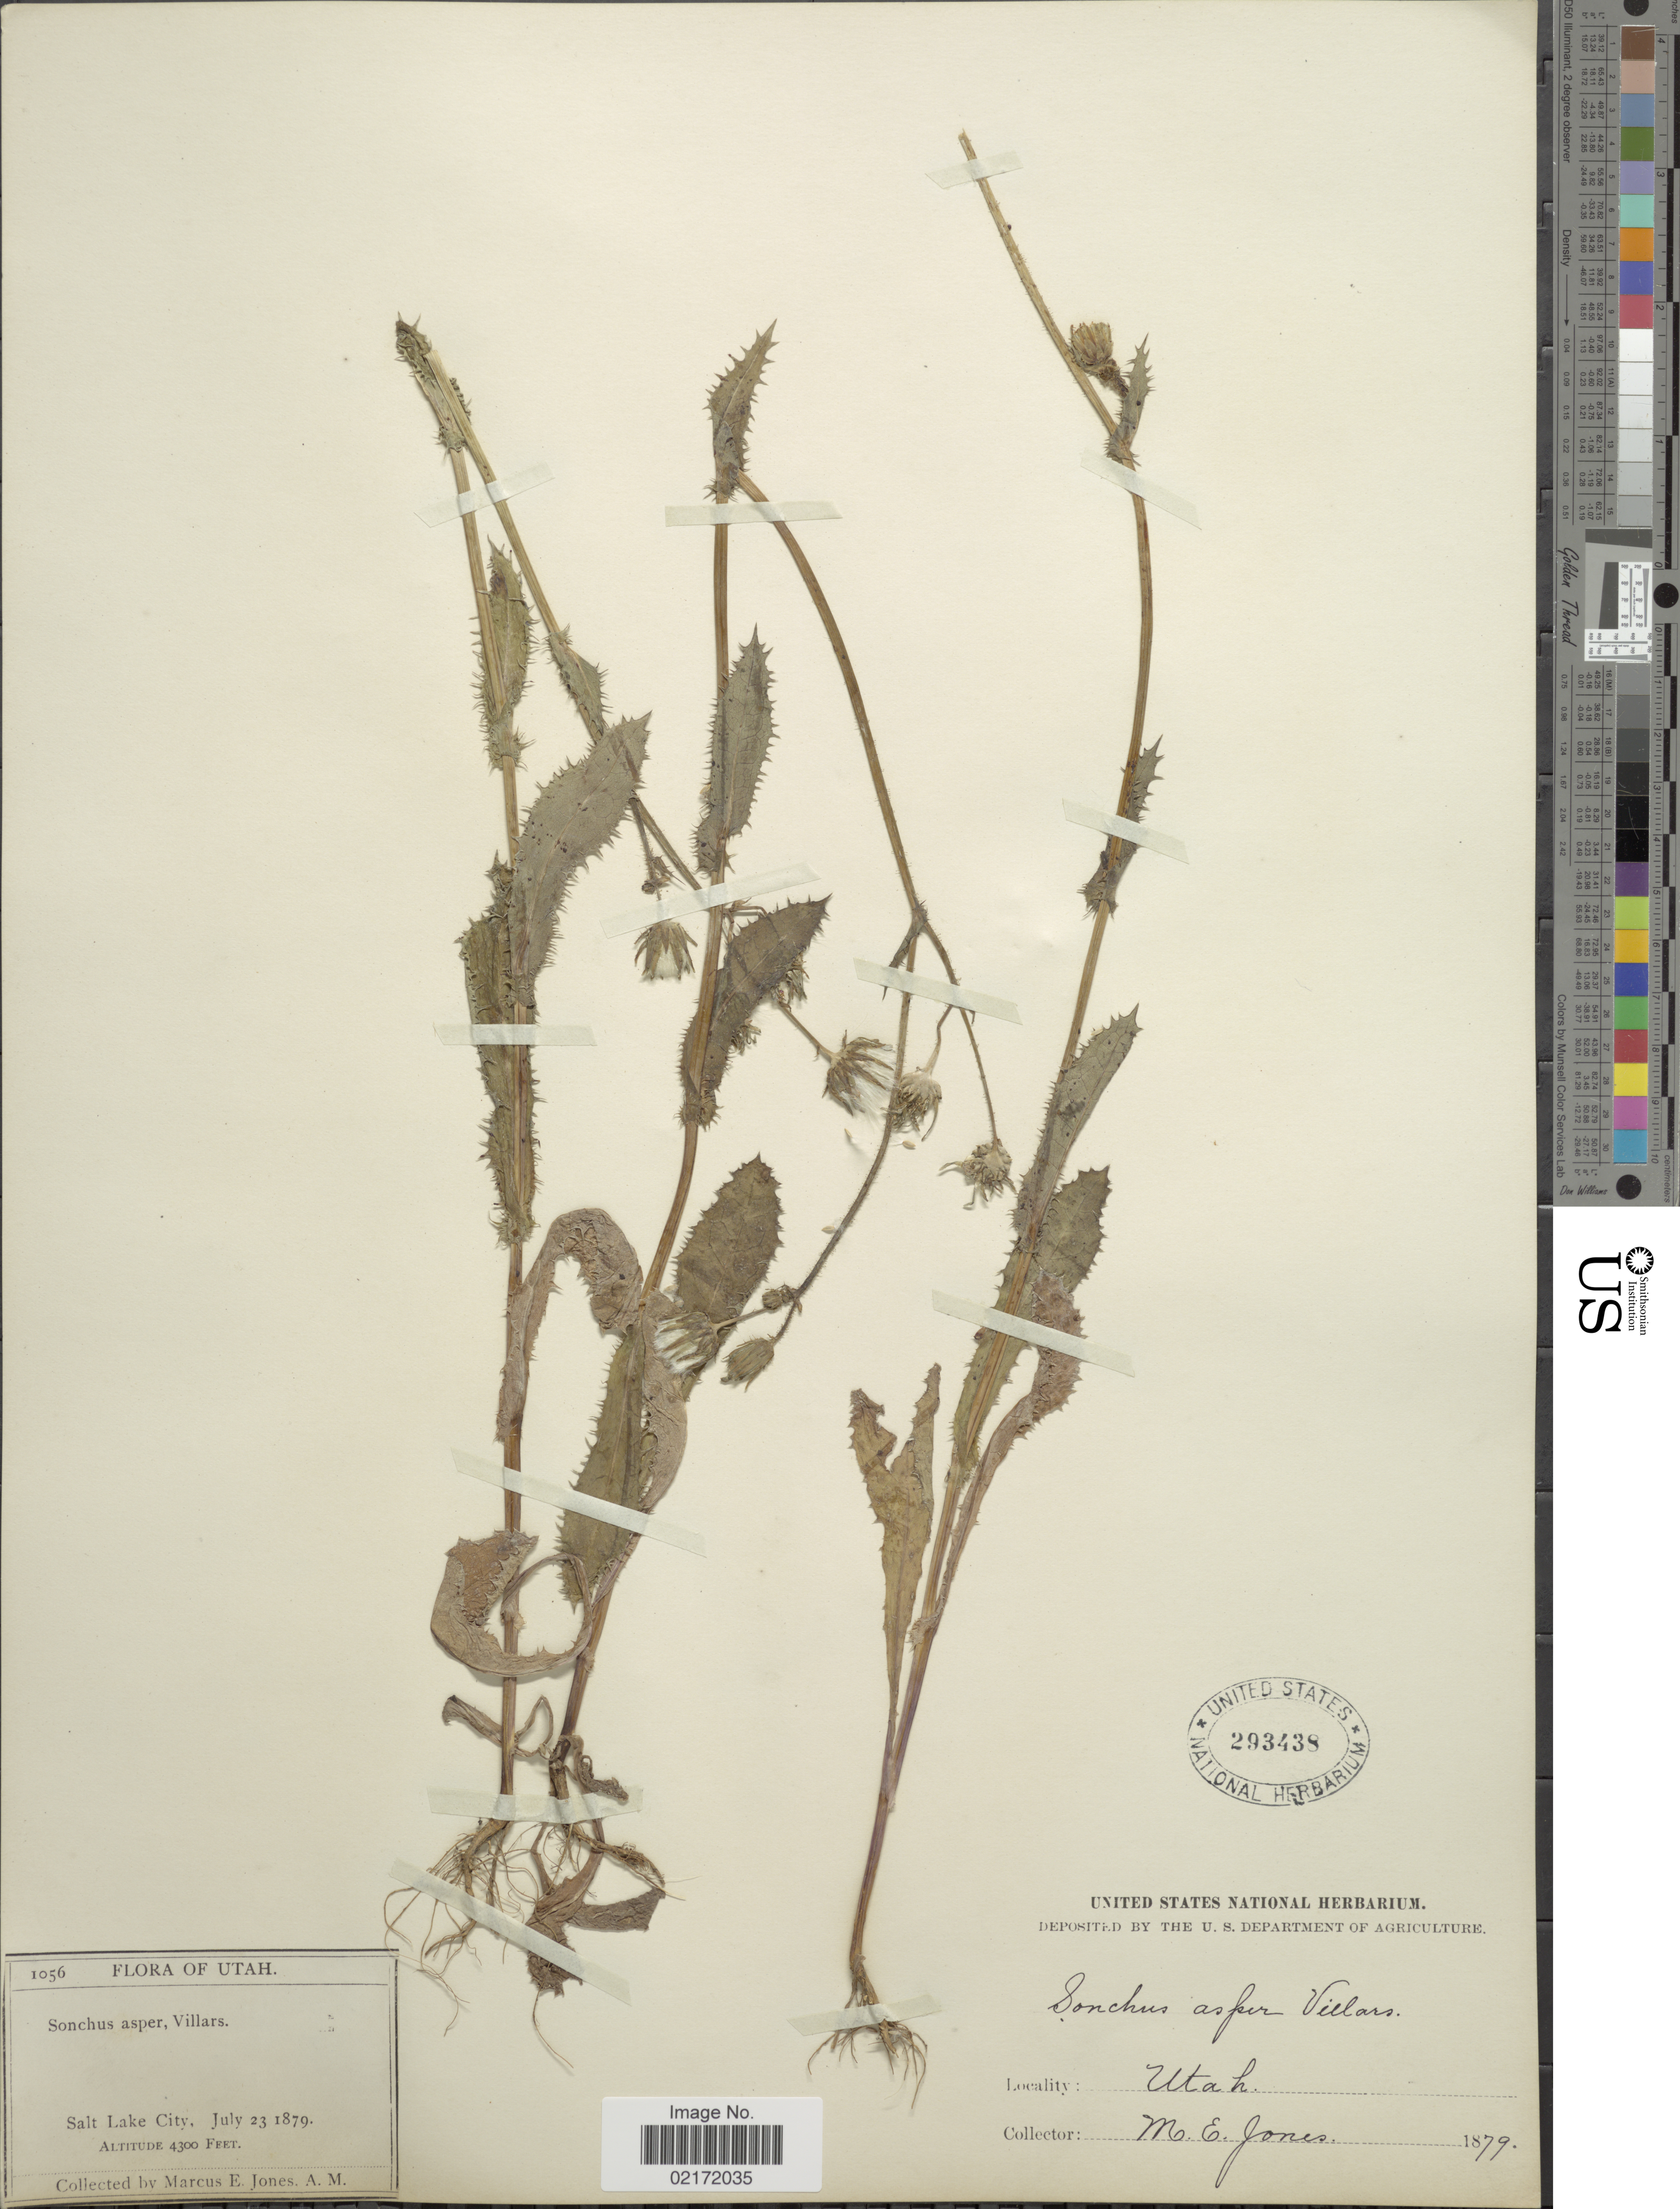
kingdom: Plantae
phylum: Tracheophyta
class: Magnoliopsida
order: Asterales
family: Asteraceae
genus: Sonchus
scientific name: Sonchus asper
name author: (L.) Hill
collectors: M. E. Jones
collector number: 1056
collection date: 1879-07-23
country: United States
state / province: Utah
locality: Salt Lake City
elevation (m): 1311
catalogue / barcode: US 293438